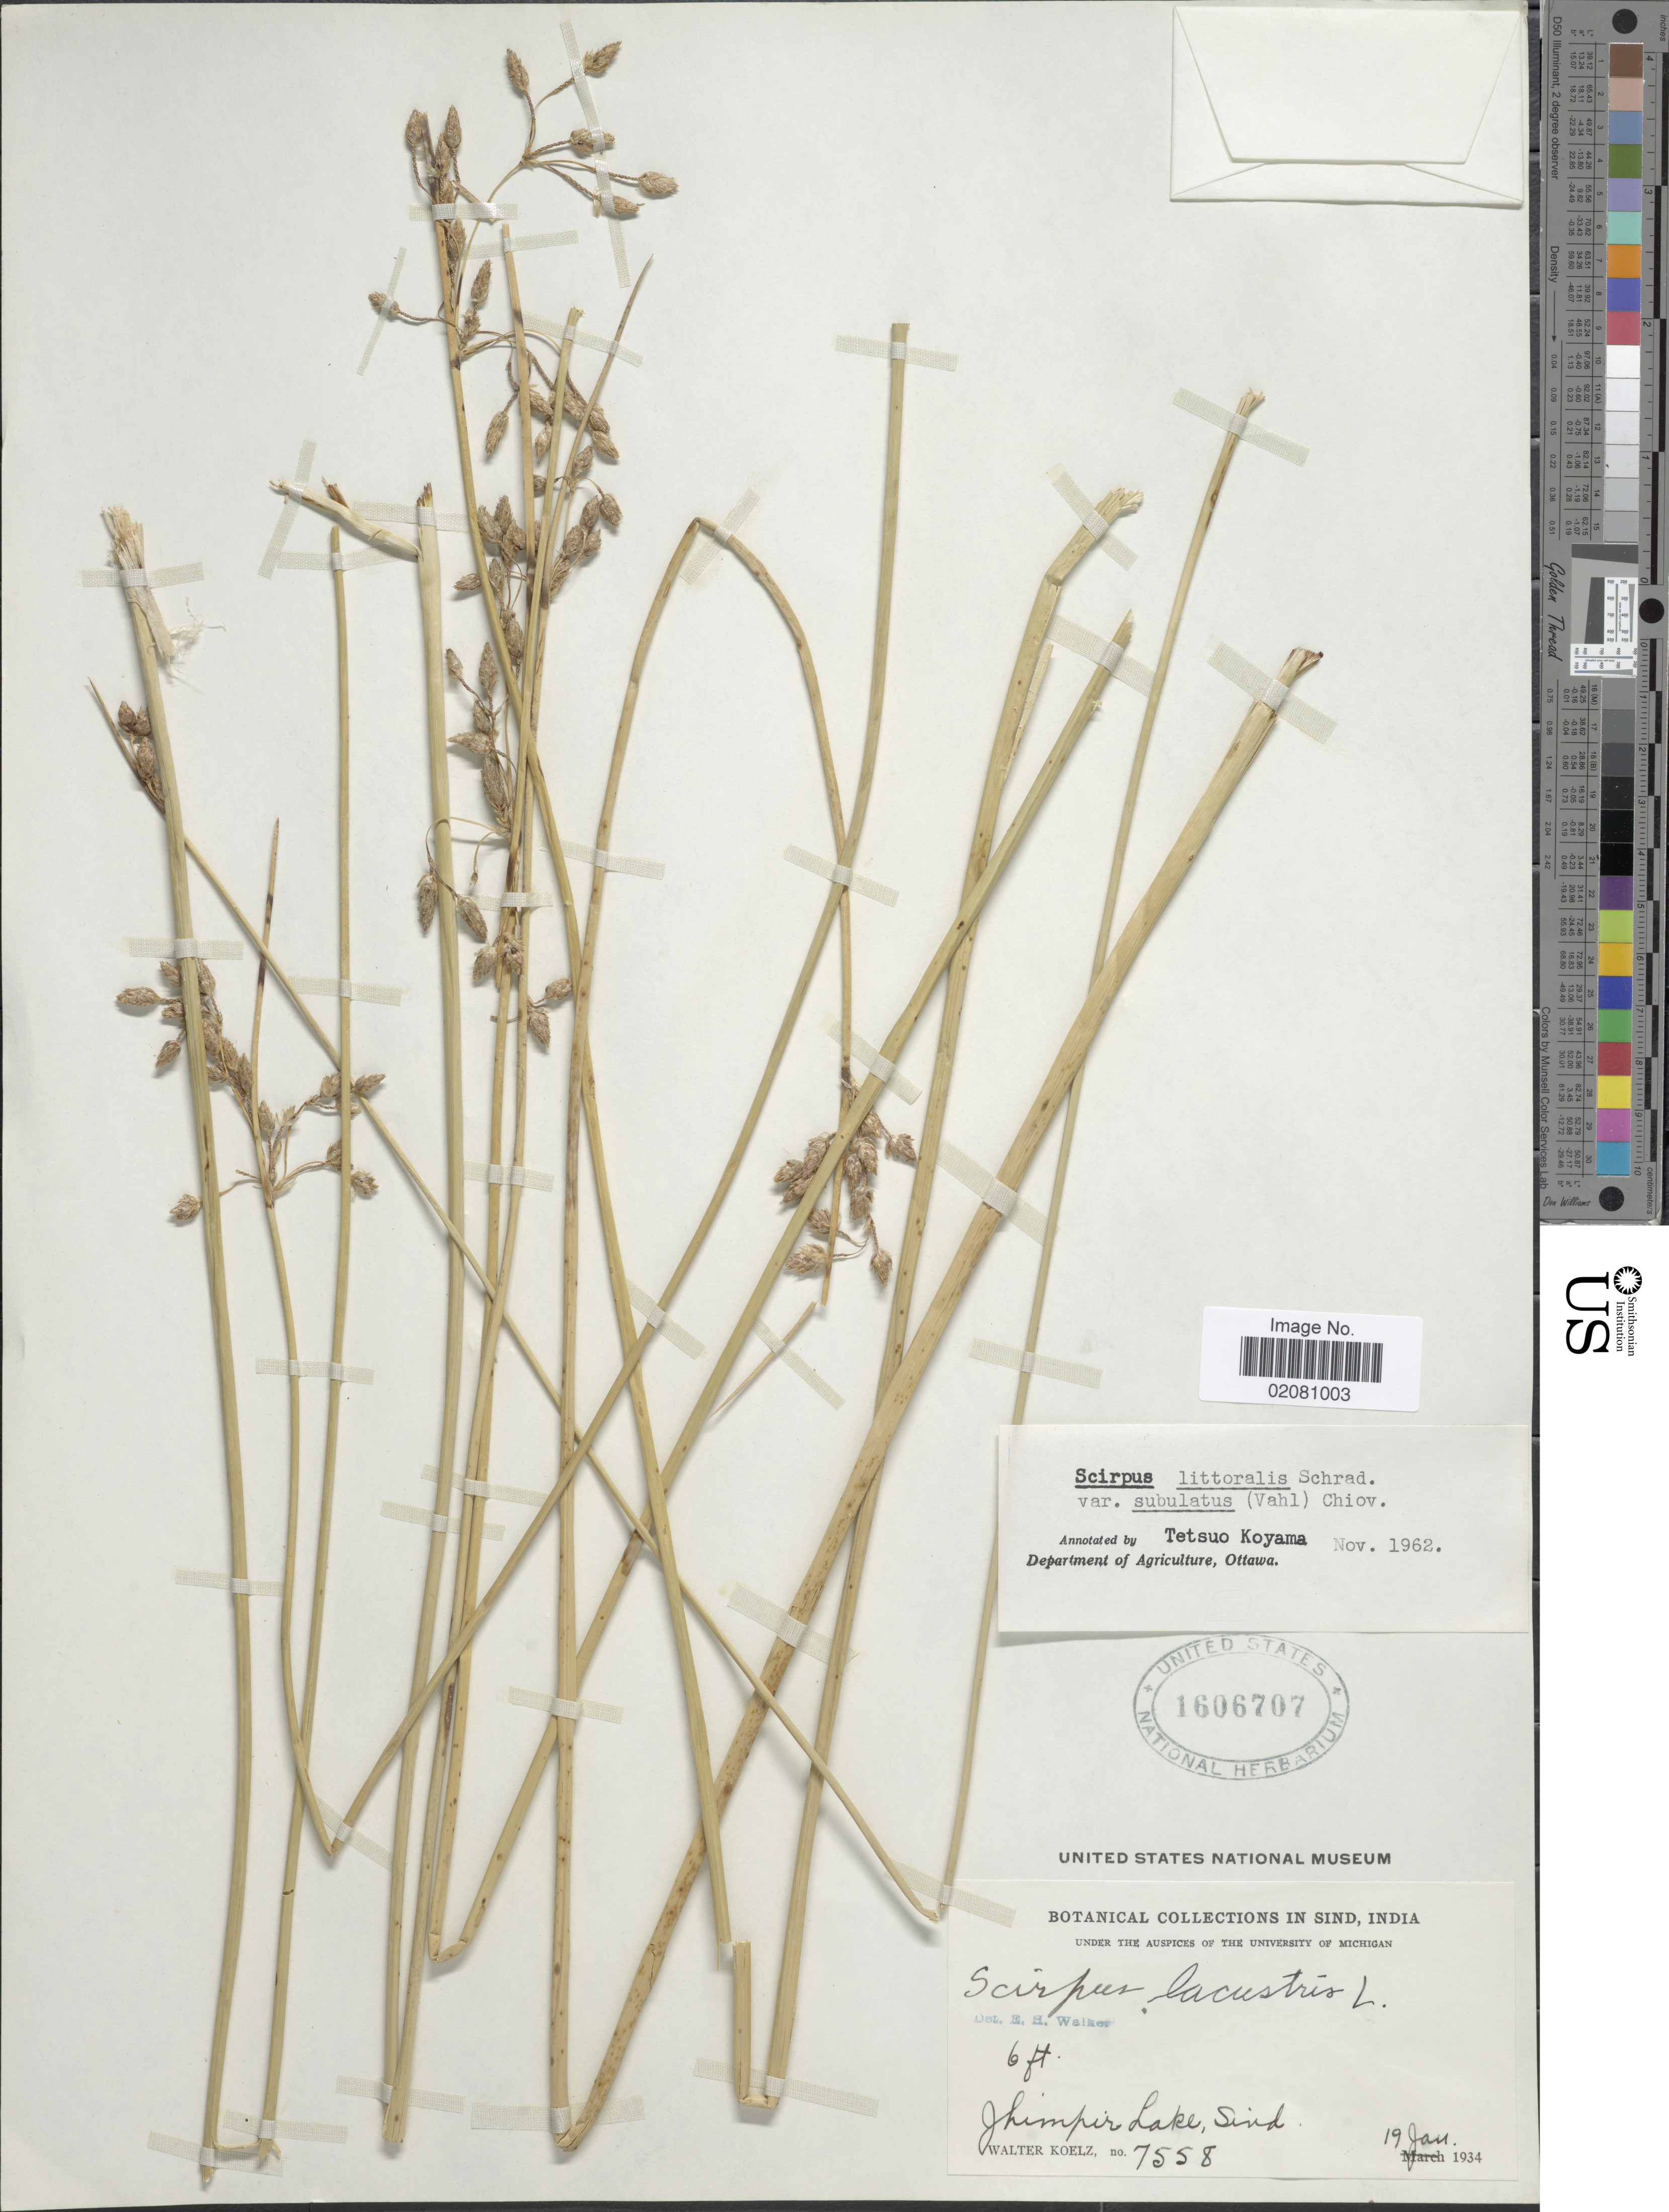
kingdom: Plantae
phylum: Tracheophyta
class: Liliopsida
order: Poales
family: Cyperaceae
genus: Schoenoplectus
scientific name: Schoenoplectus litoralis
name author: (Schrad.) Palla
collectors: W. N. Koelz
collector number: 7558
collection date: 1934-01-19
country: Pakistan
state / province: Sindh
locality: Jhimper Lake, Sind.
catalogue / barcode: US 1606707